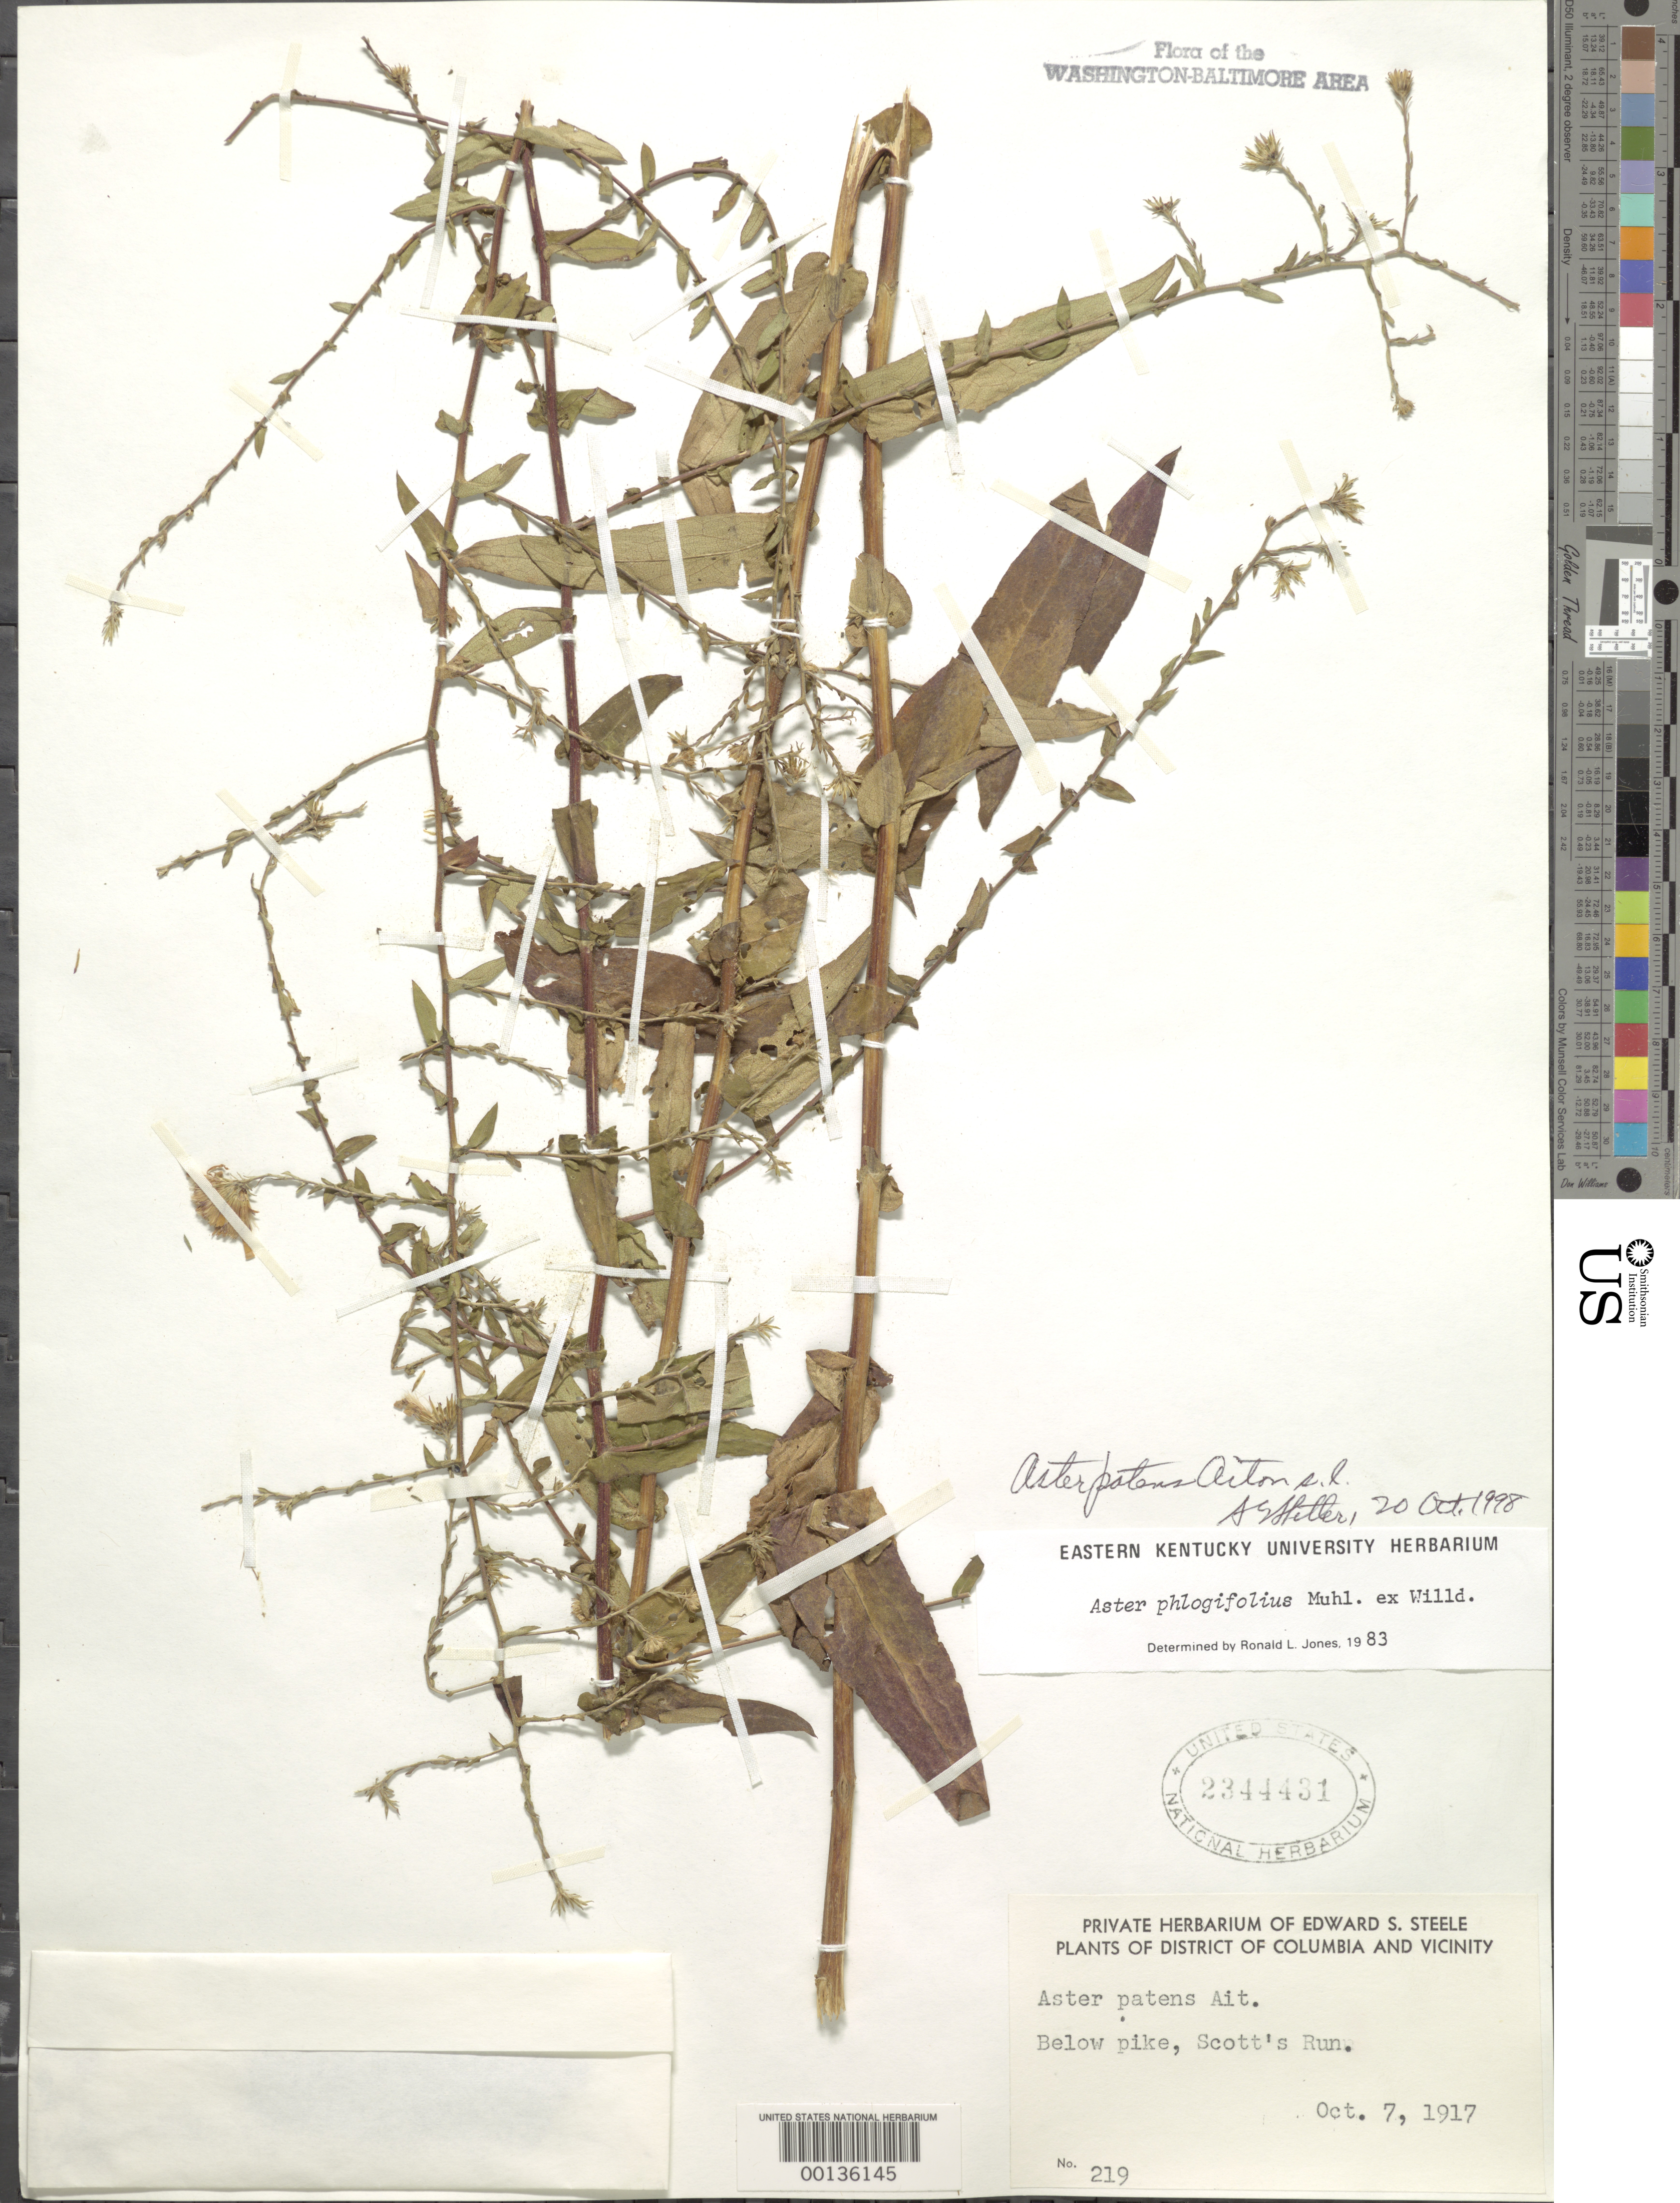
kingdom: Plantae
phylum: Tracheophyta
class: Magnoliopsida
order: Asterales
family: Asteraceae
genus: Symphyotrichum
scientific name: Symphyotrichum phlogifolium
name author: (Muhl. ex Willd.) G.L. Nesom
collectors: E. Steele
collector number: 219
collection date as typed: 07 Oct 1917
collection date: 1917-10-07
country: United States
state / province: Virginia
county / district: Fairfax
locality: Scotts Run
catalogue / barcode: US 2344431